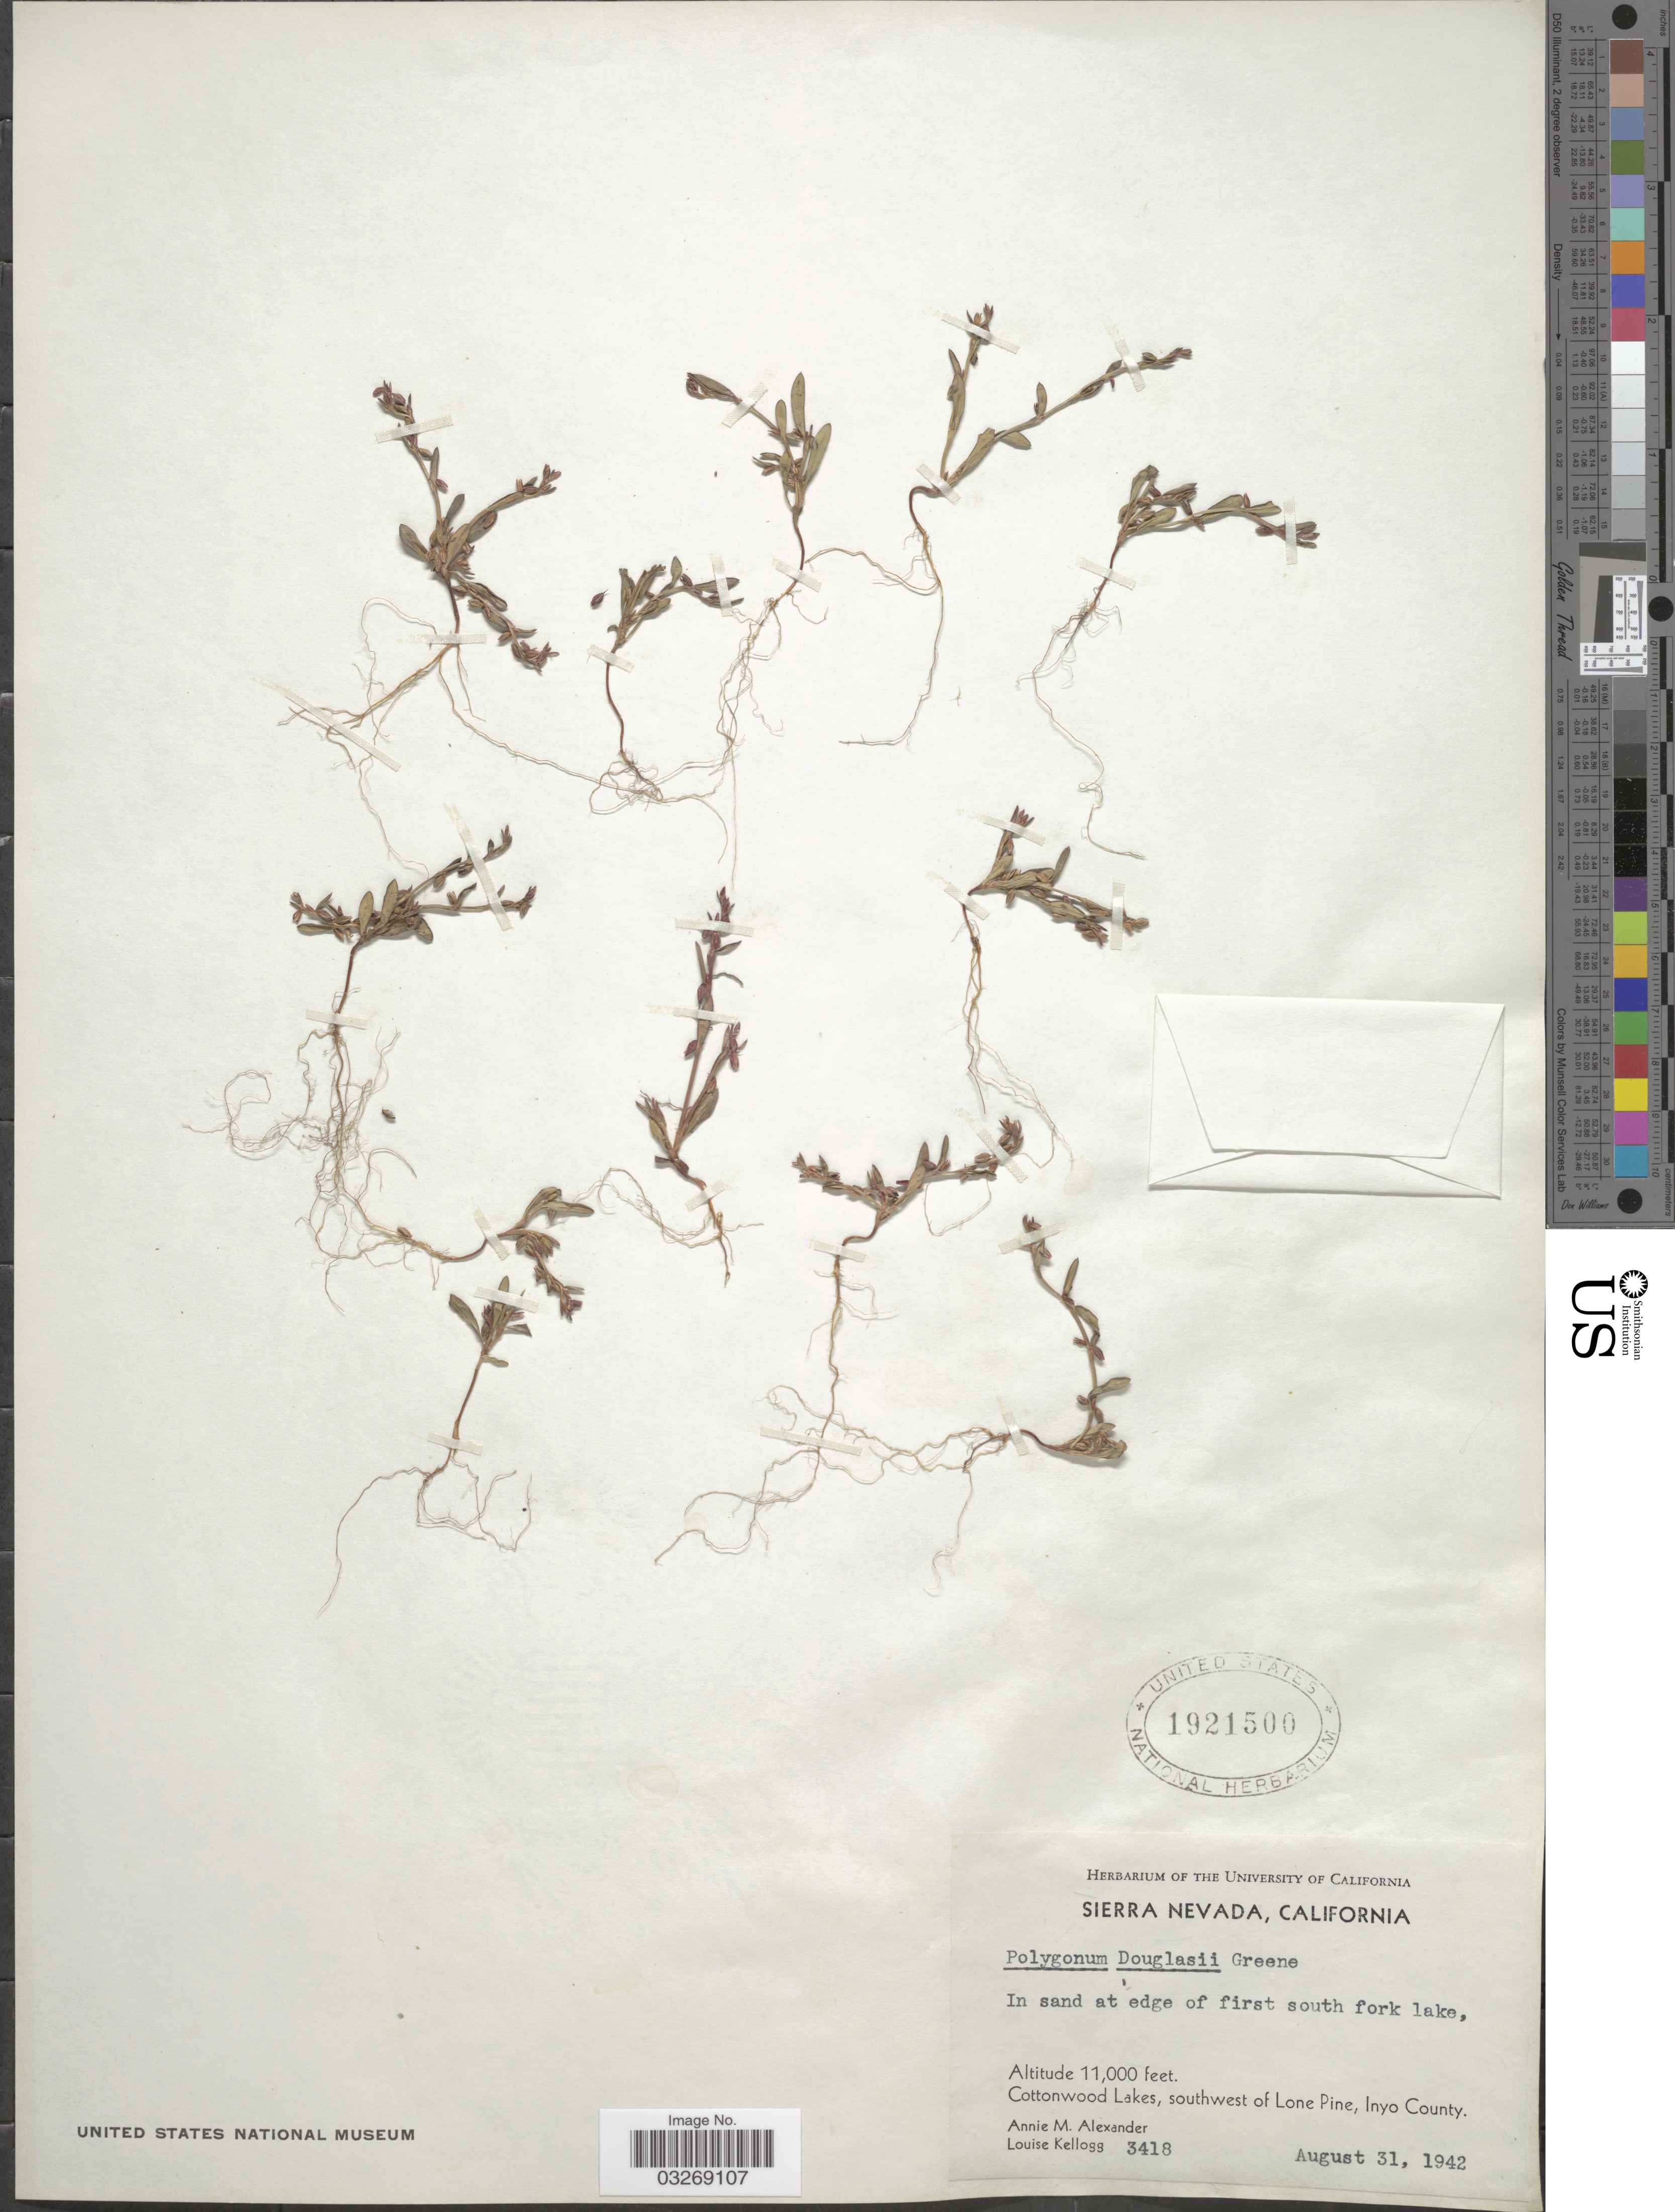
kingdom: Plantae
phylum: Tracheophyta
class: Magnoliopsida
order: Caryophyllales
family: Polygonaceae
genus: Polygonum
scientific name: Polygonum douglasii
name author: Greene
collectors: A. M. Alexander & L. Kellog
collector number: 3418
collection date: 1942-08-31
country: United States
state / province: California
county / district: Inyo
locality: Sierra Nevada. In sand at edge of first south fork lake, Cottonwood Lakes, southwest of Lone Pine, Inyo County.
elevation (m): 3353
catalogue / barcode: US 1921500